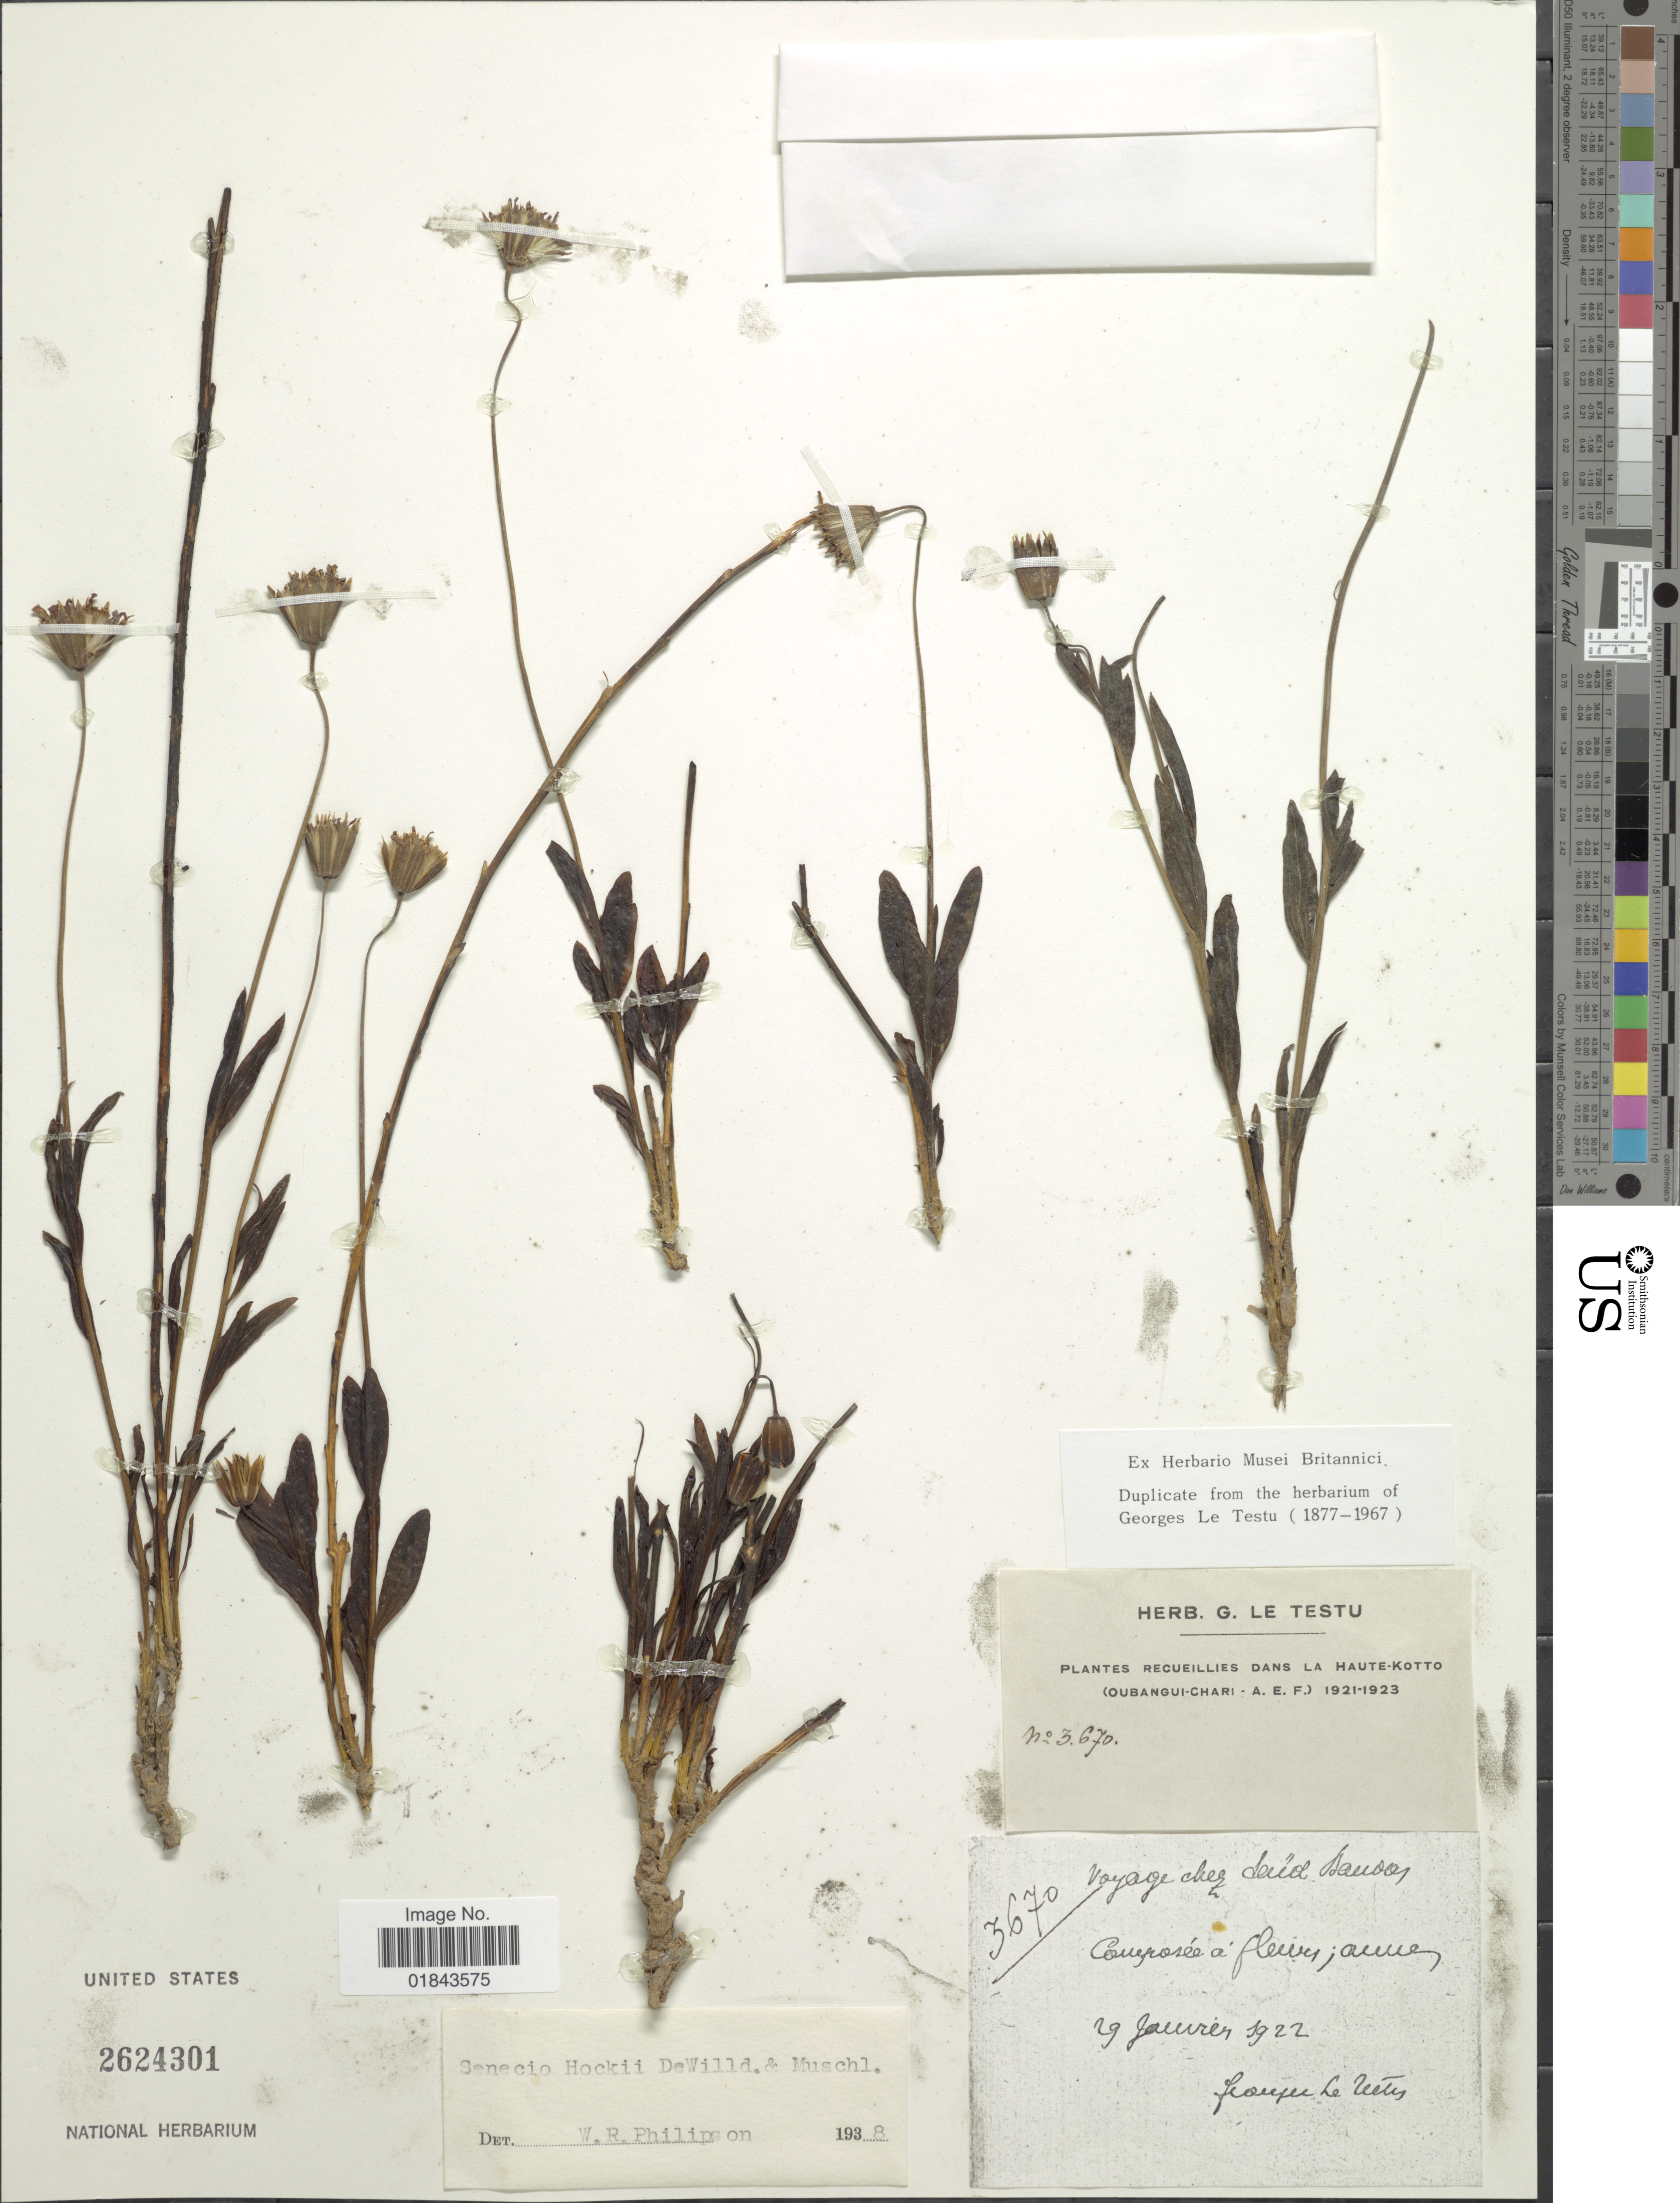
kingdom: Plantae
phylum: Tracheophyta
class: Magnoliopsida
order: Asterales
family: Asteraceae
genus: Emilia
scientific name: Emilia hockii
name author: (De Wild. & Muschl.) C. Jeffrey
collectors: G. Le Testu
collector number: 3670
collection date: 1922-01-29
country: Tanzania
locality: Recueillies dans La Haute-Kotto (Oubangui-Chari - A. E. F.) Composee fleures, aures [interpreted]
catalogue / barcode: US 2624301